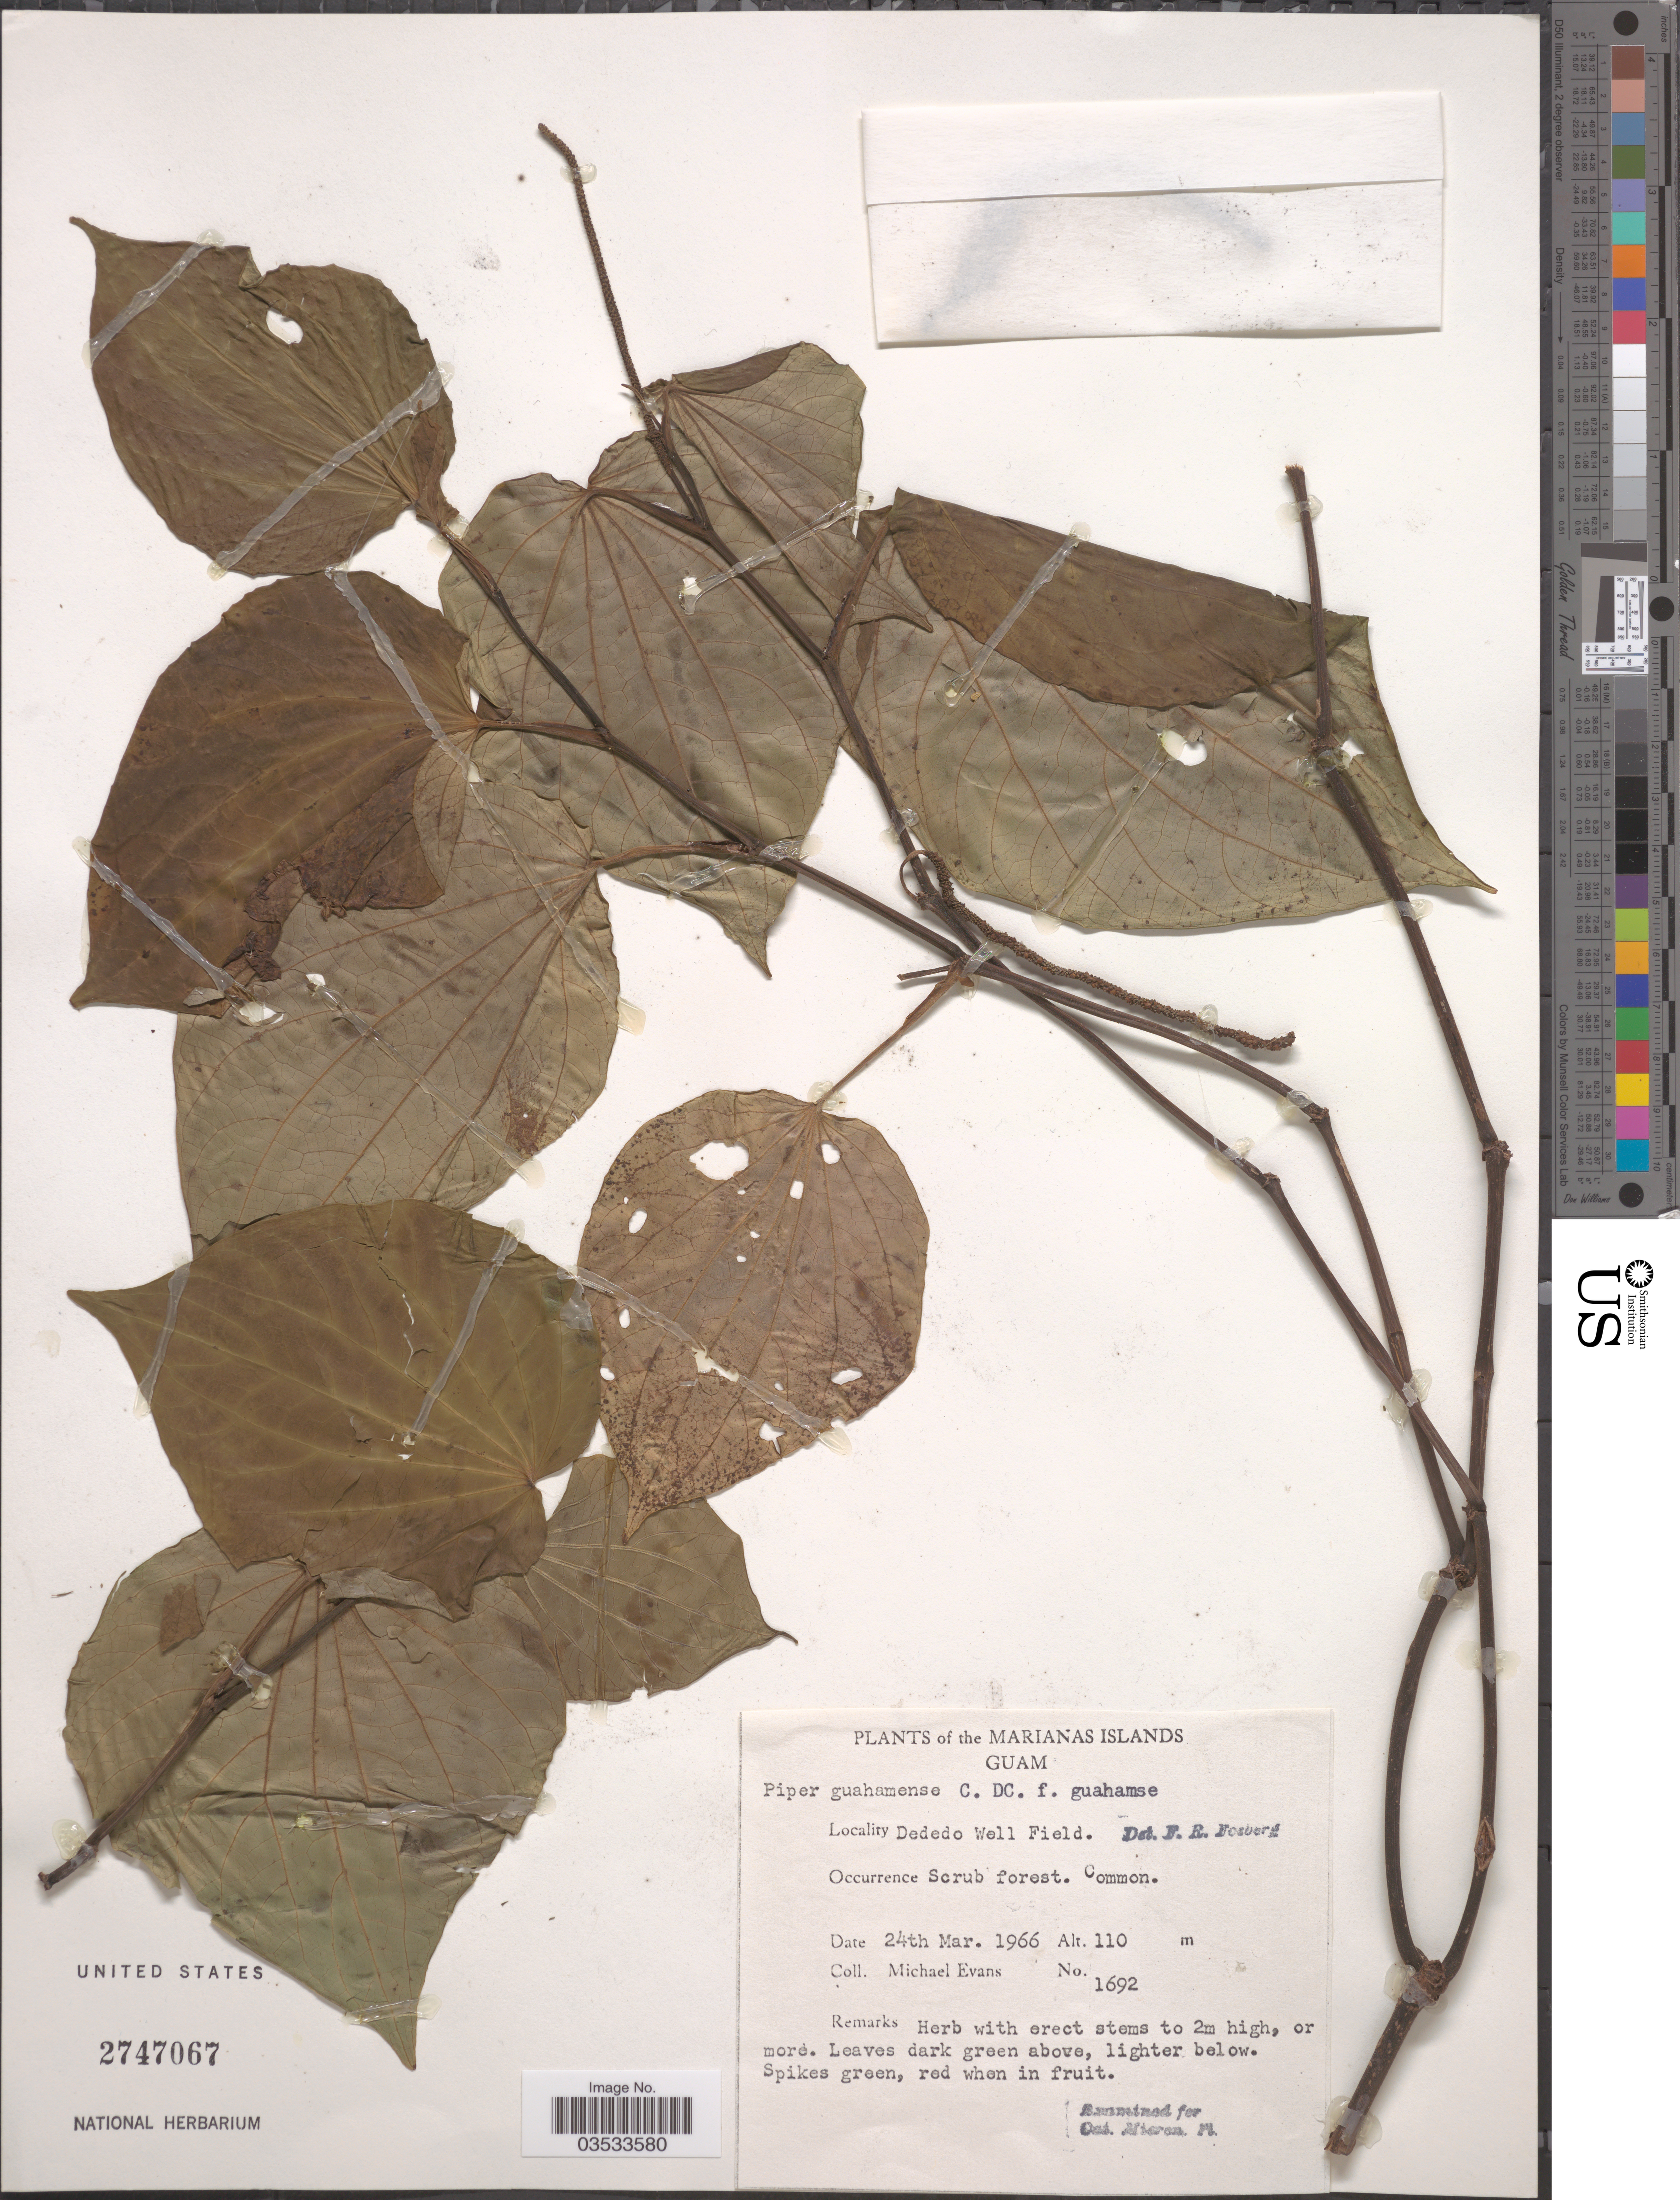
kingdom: Plantae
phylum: Tracheophyta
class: Magnoliopsida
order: Piperales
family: Piperaceae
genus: Piper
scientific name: Piper guahamense f. guahamense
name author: C. DC.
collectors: M. Evans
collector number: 1692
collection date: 1966-03-24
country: Guam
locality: The Marianas Islands. Dededo Well Field.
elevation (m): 110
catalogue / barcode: US 2747067